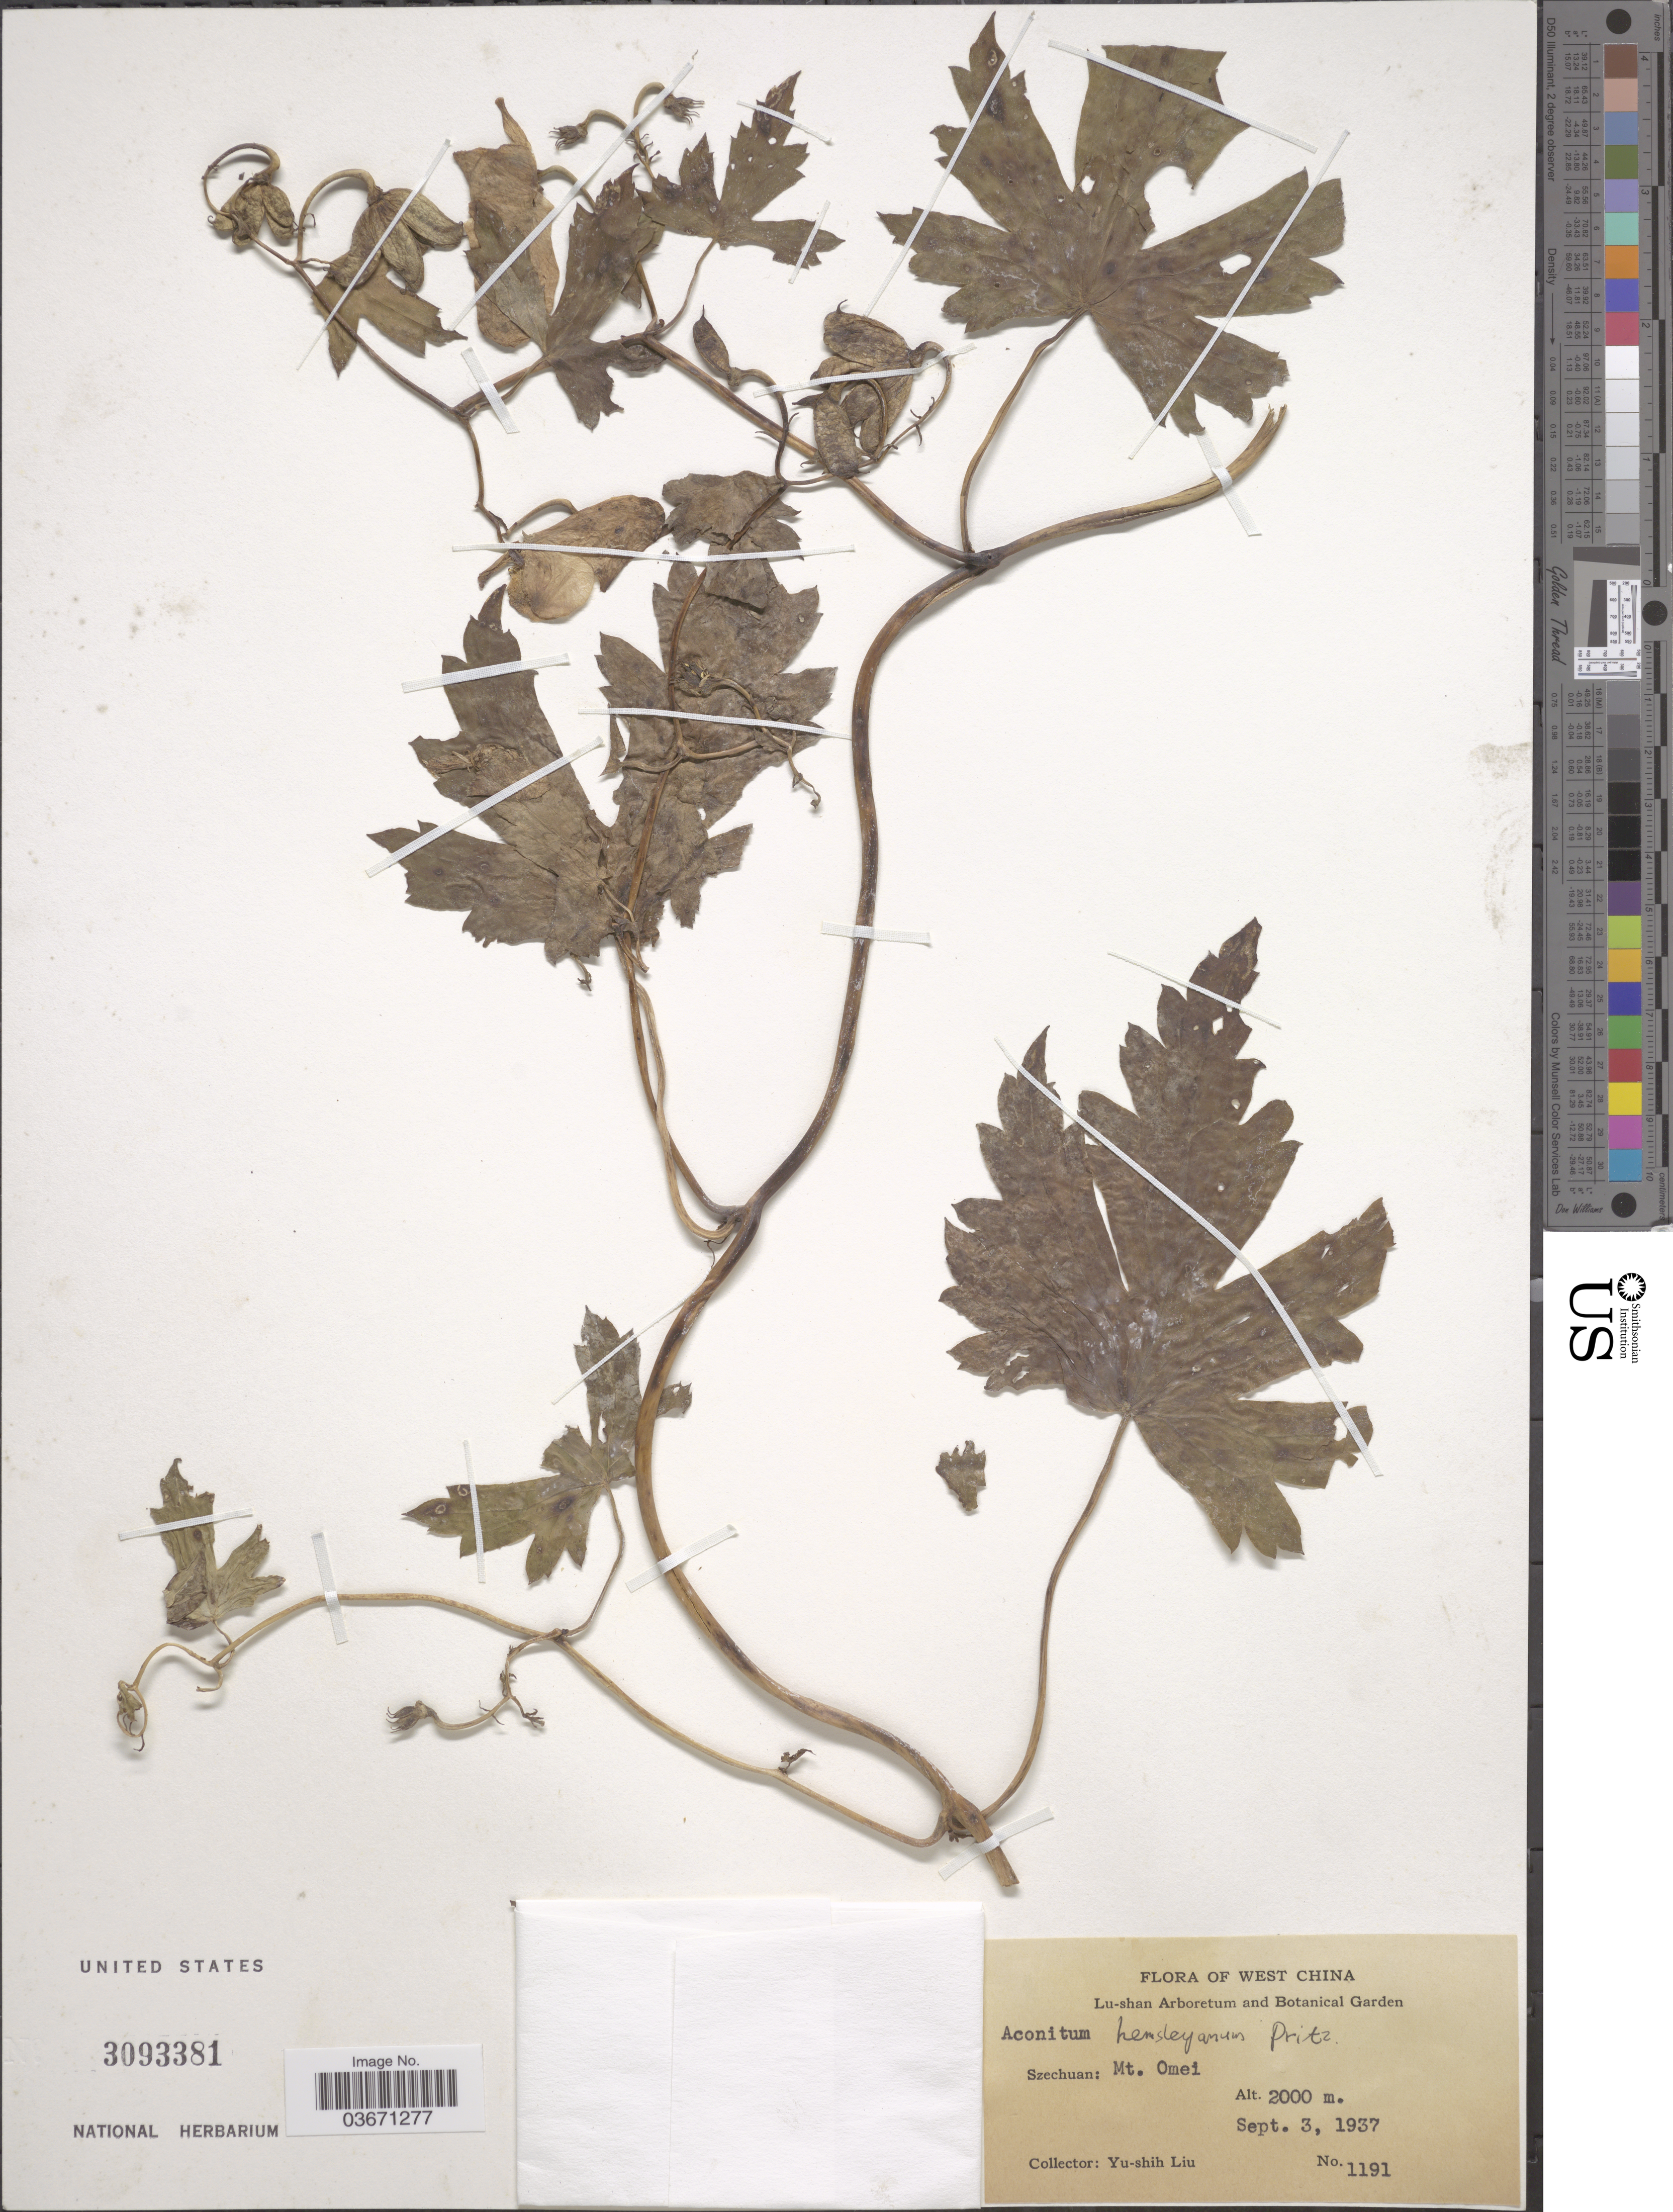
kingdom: Plantae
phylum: Tracheophyta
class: Magnoliopsida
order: Ranunculales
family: Ranunculaceae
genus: Aconitum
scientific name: Aconitum hemsleyanum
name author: E. Pritz.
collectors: Y.-S. Liu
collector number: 1191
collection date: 1937-09-03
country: China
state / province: Sichuan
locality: West China. Szechuan: Mt. Omei.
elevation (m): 2000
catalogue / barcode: US 3093381